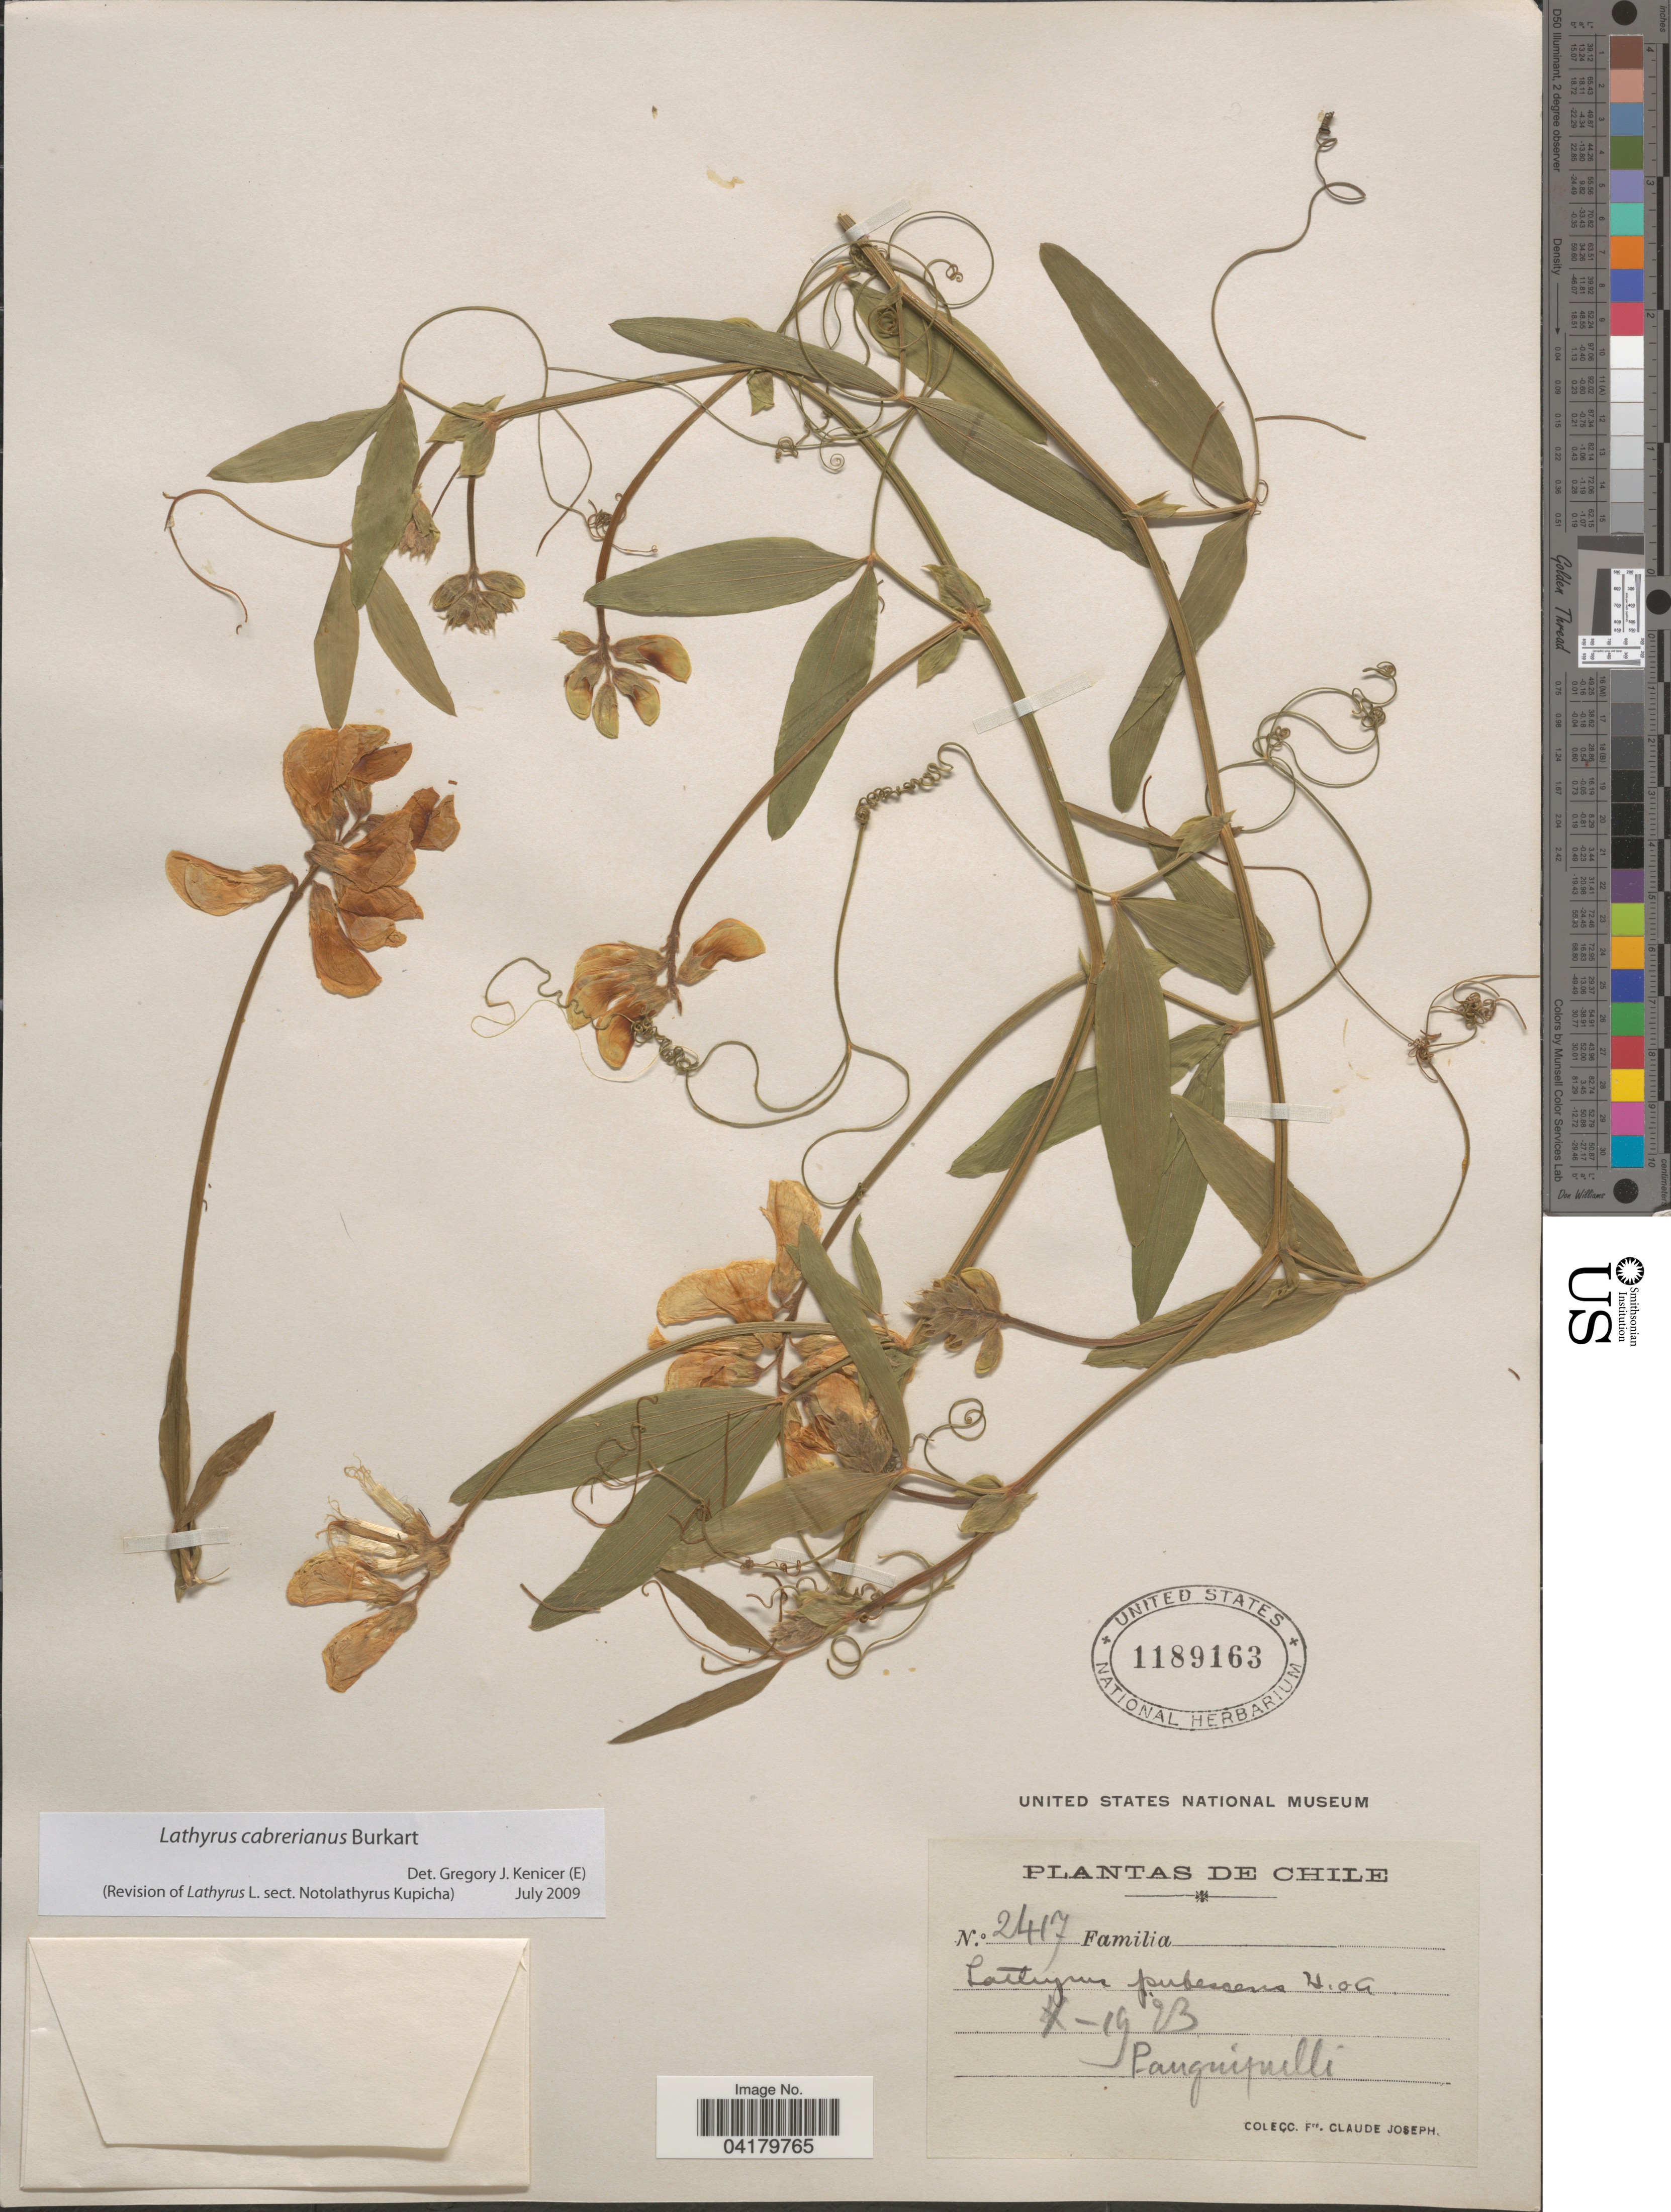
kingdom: Plantae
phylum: Tracheophyta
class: Magnoliopsida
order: Fabales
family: Fabaceae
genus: Lathyrus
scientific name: Lathyrus cabrerianus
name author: Burkart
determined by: Kenicer, Gregory J.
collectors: Frere Claude Joseph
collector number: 2417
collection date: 1923-10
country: Chile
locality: Panguipulli.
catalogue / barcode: US 1189163